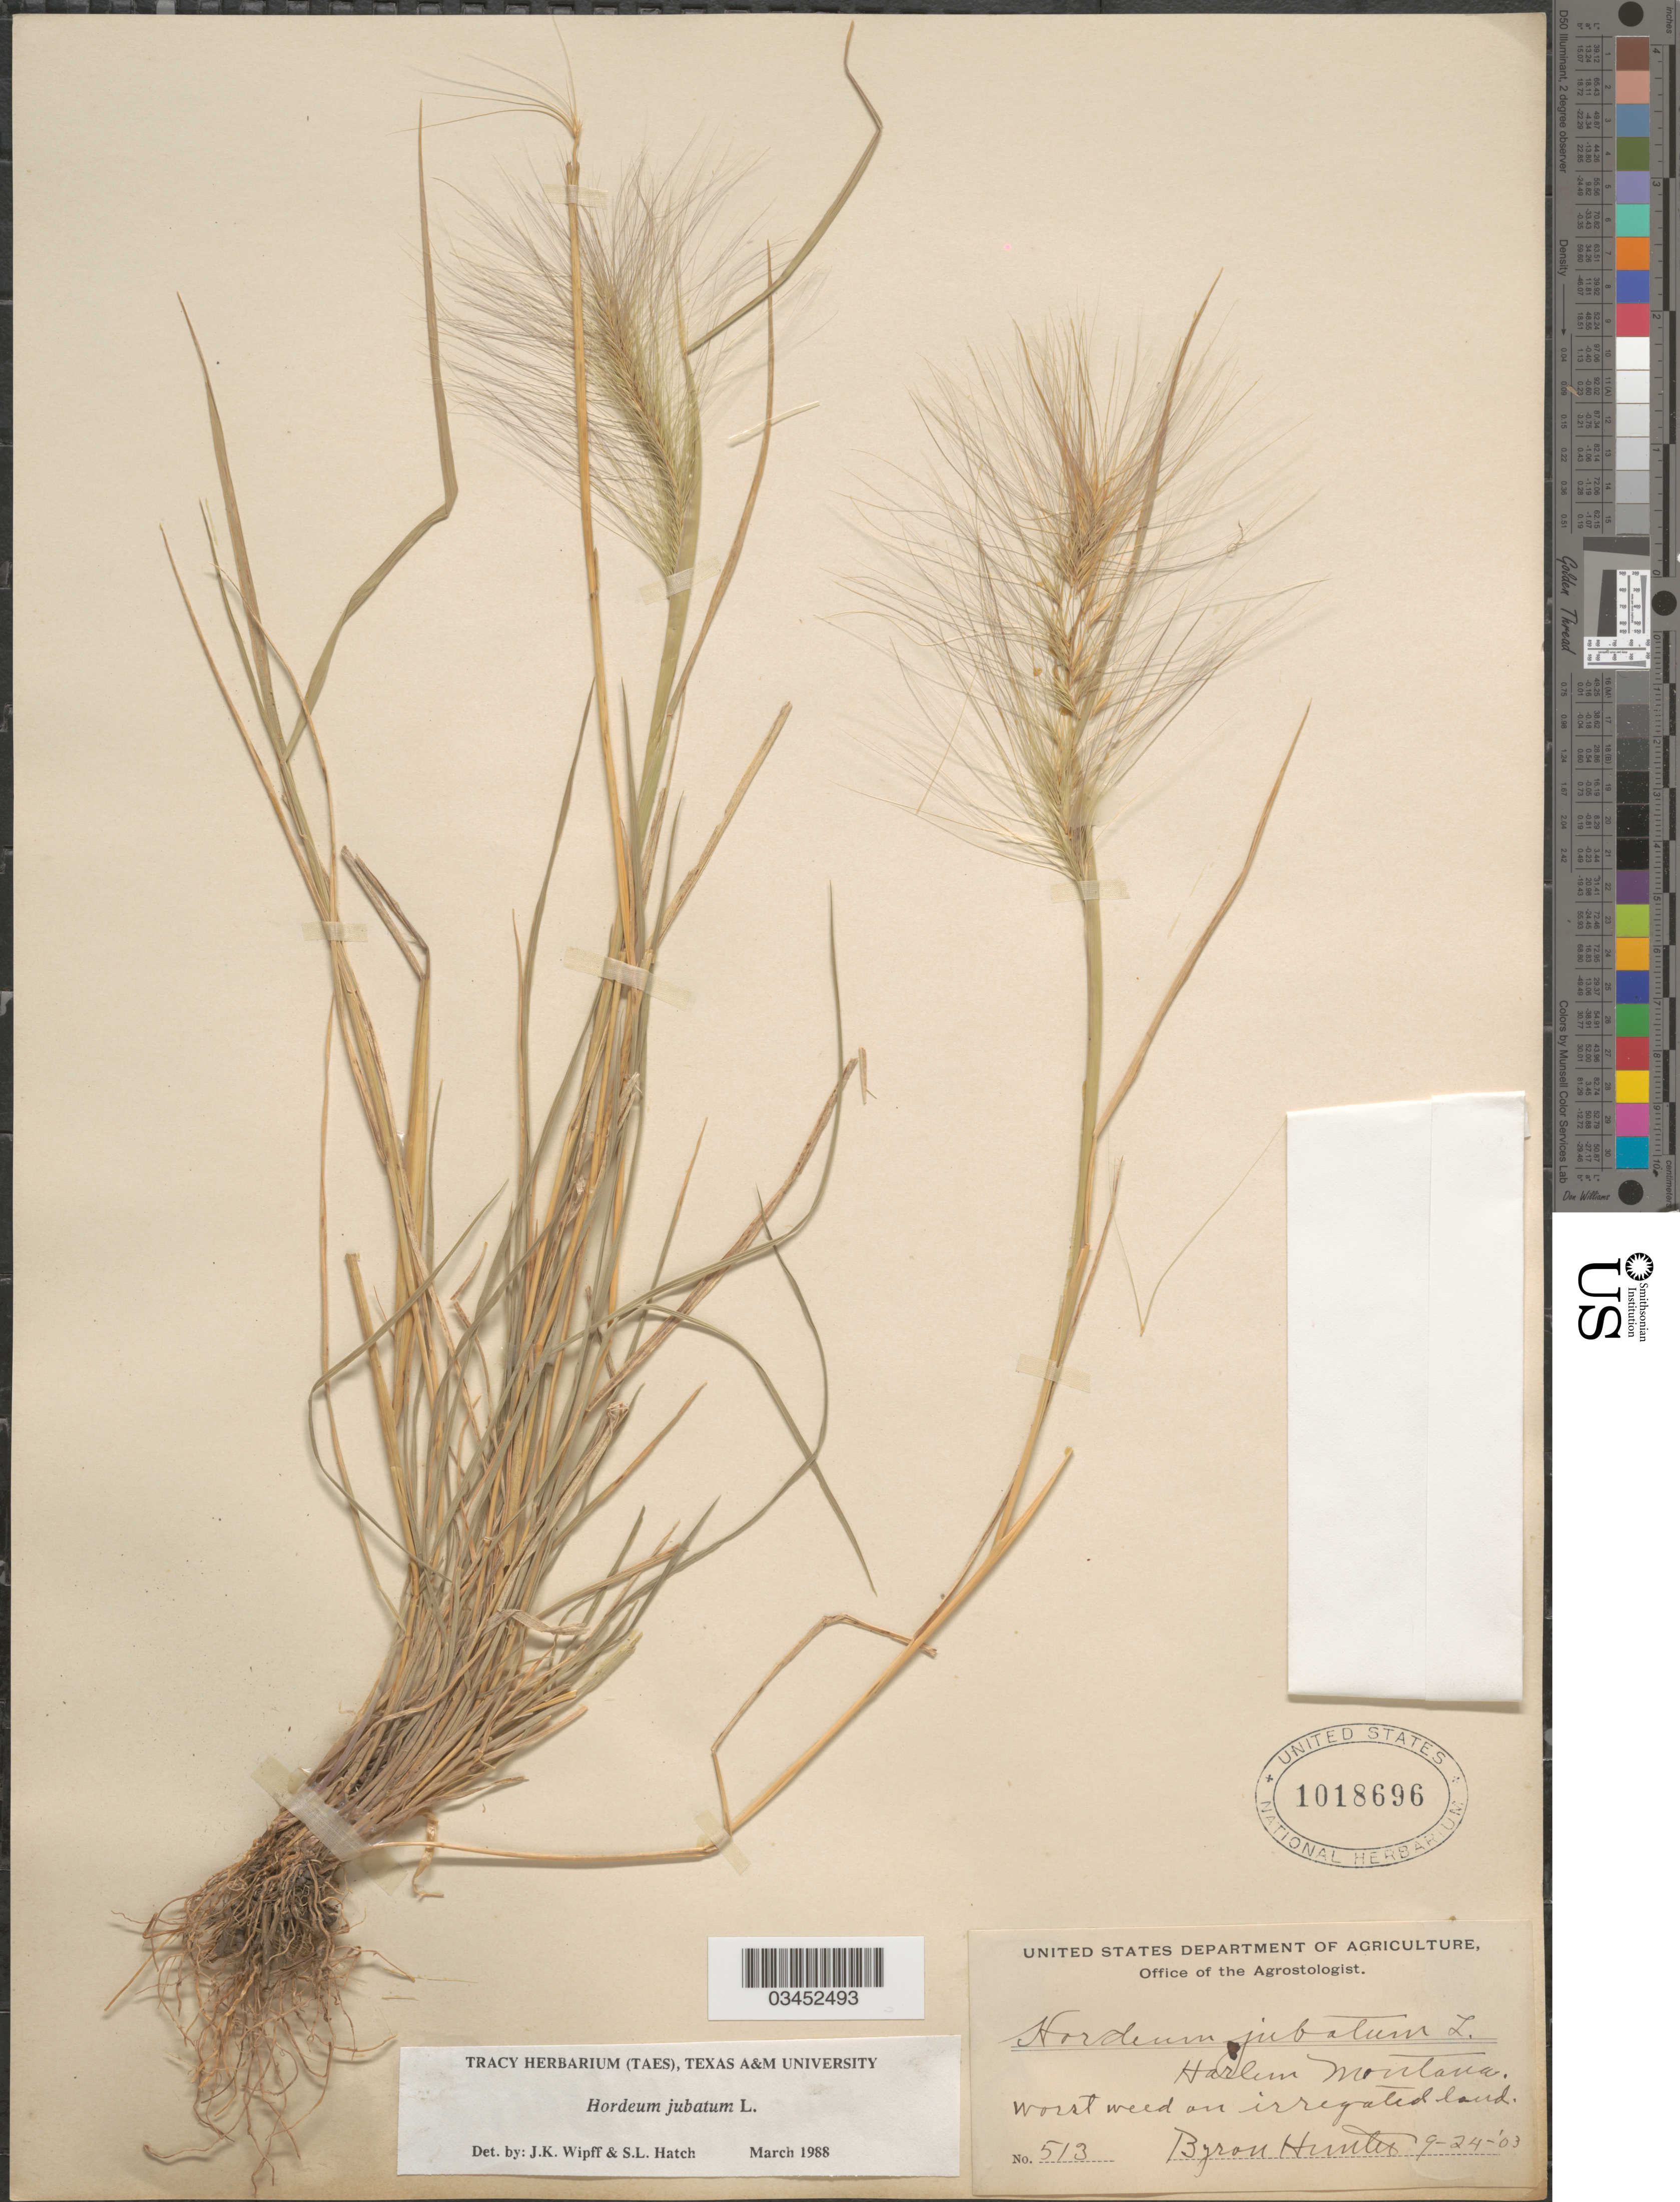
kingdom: Plantae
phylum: Tracheophyta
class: Liliopsida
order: Poales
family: Poaceae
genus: Hordeum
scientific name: Hordeum jubatum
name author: L.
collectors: B. Hunter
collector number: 513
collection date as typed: Transcribed d/m/y: 24/9/3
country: United States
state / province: Montana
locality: Harlem. Moist weed on irrigated land.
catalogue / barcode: US 1018696